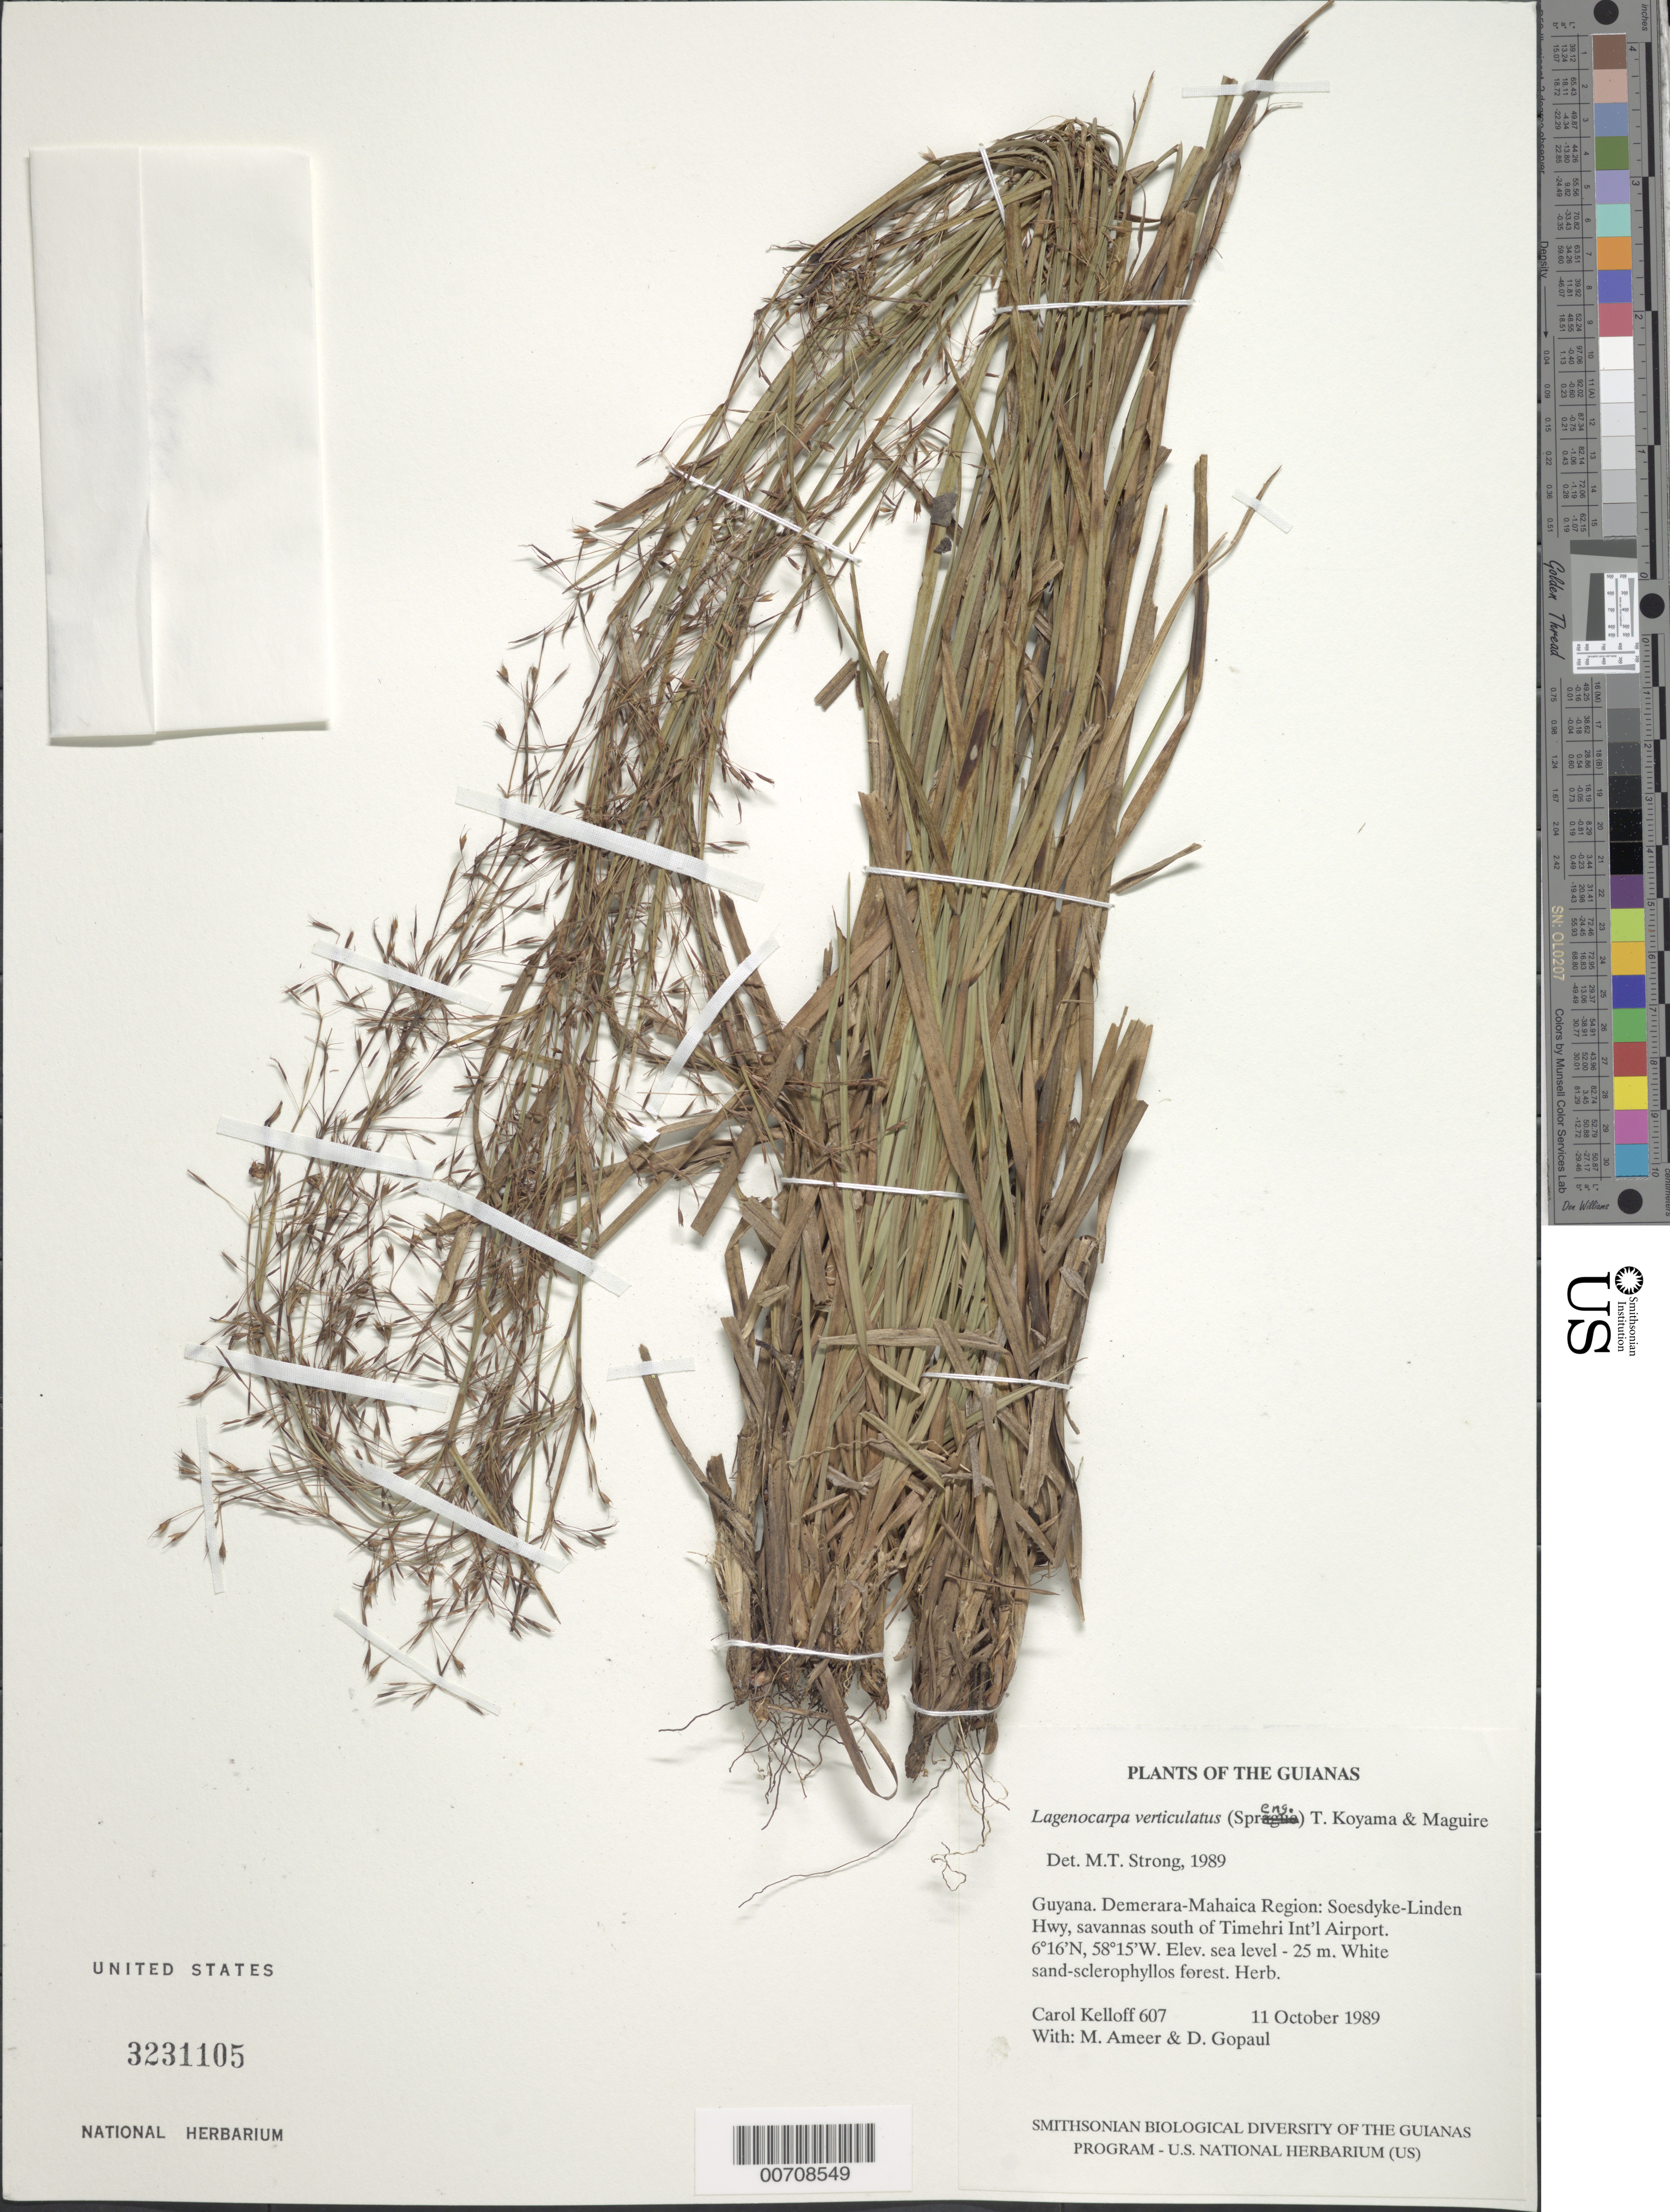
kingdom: Plantae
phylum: Tracheophyta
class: Liliopsida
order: Poales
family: Cyperaceae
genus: Cryptangium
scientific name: Cryptangium verticillatum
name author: (Spreng.) Vitta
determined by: Strong, Mark T., (BOT), Smithsonian Institution - National Museum of Natural History (UNITED STATES)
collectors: C. L. Kelloff, M. Ameer & D. Gopaul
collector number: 607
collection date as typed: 11 October 1989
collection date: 1989-10-11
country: Guyana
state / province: Demerara-Mahaica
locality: Soesdyke-Linden Hwy, S of Timehri Int'l Airport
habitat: White sand savanna - sclerophyllous forest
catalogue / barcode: US 3231105